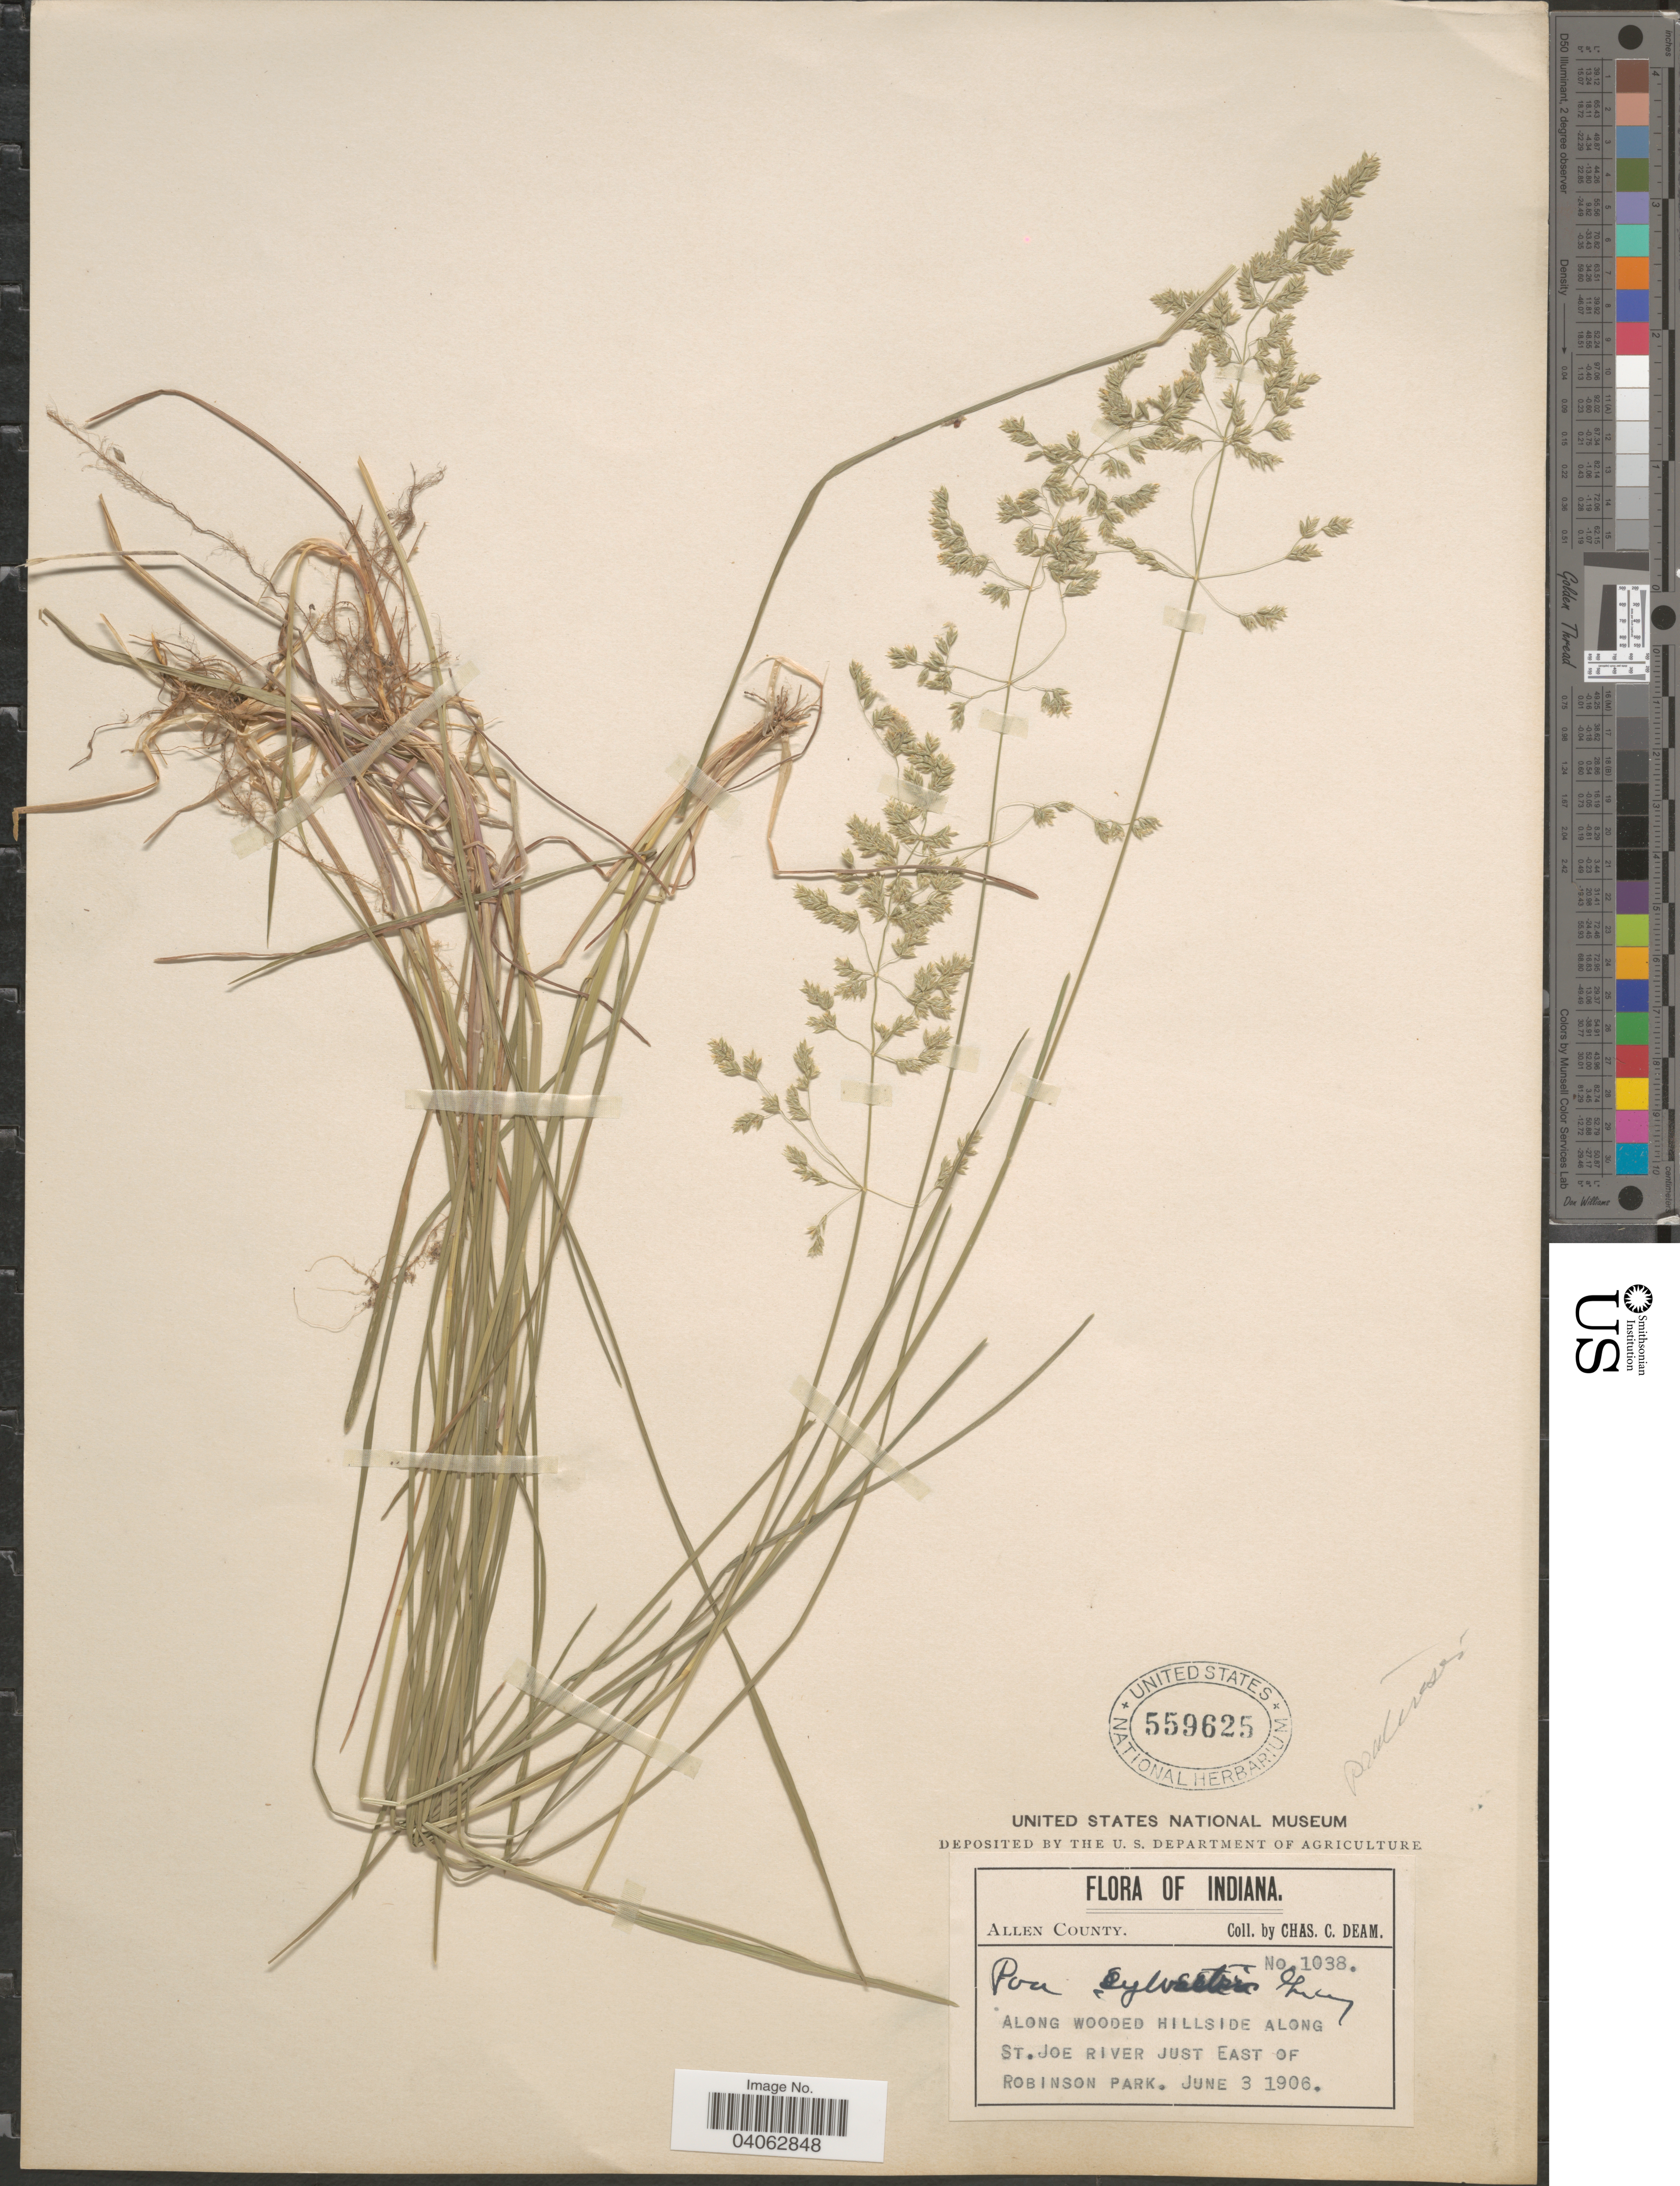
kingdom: Plantae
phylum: Tracheophyta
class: Liliopsida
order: Poales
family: Poaceae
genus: Poa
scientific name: Poa pratensis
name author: L.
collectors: C. C. Deam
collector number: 1038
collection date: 1906-06-03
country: United States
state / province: Indiana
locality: Allen County. Along wooded hillside along St. Joe River just east of Robinson Park.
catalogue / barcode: US 559625